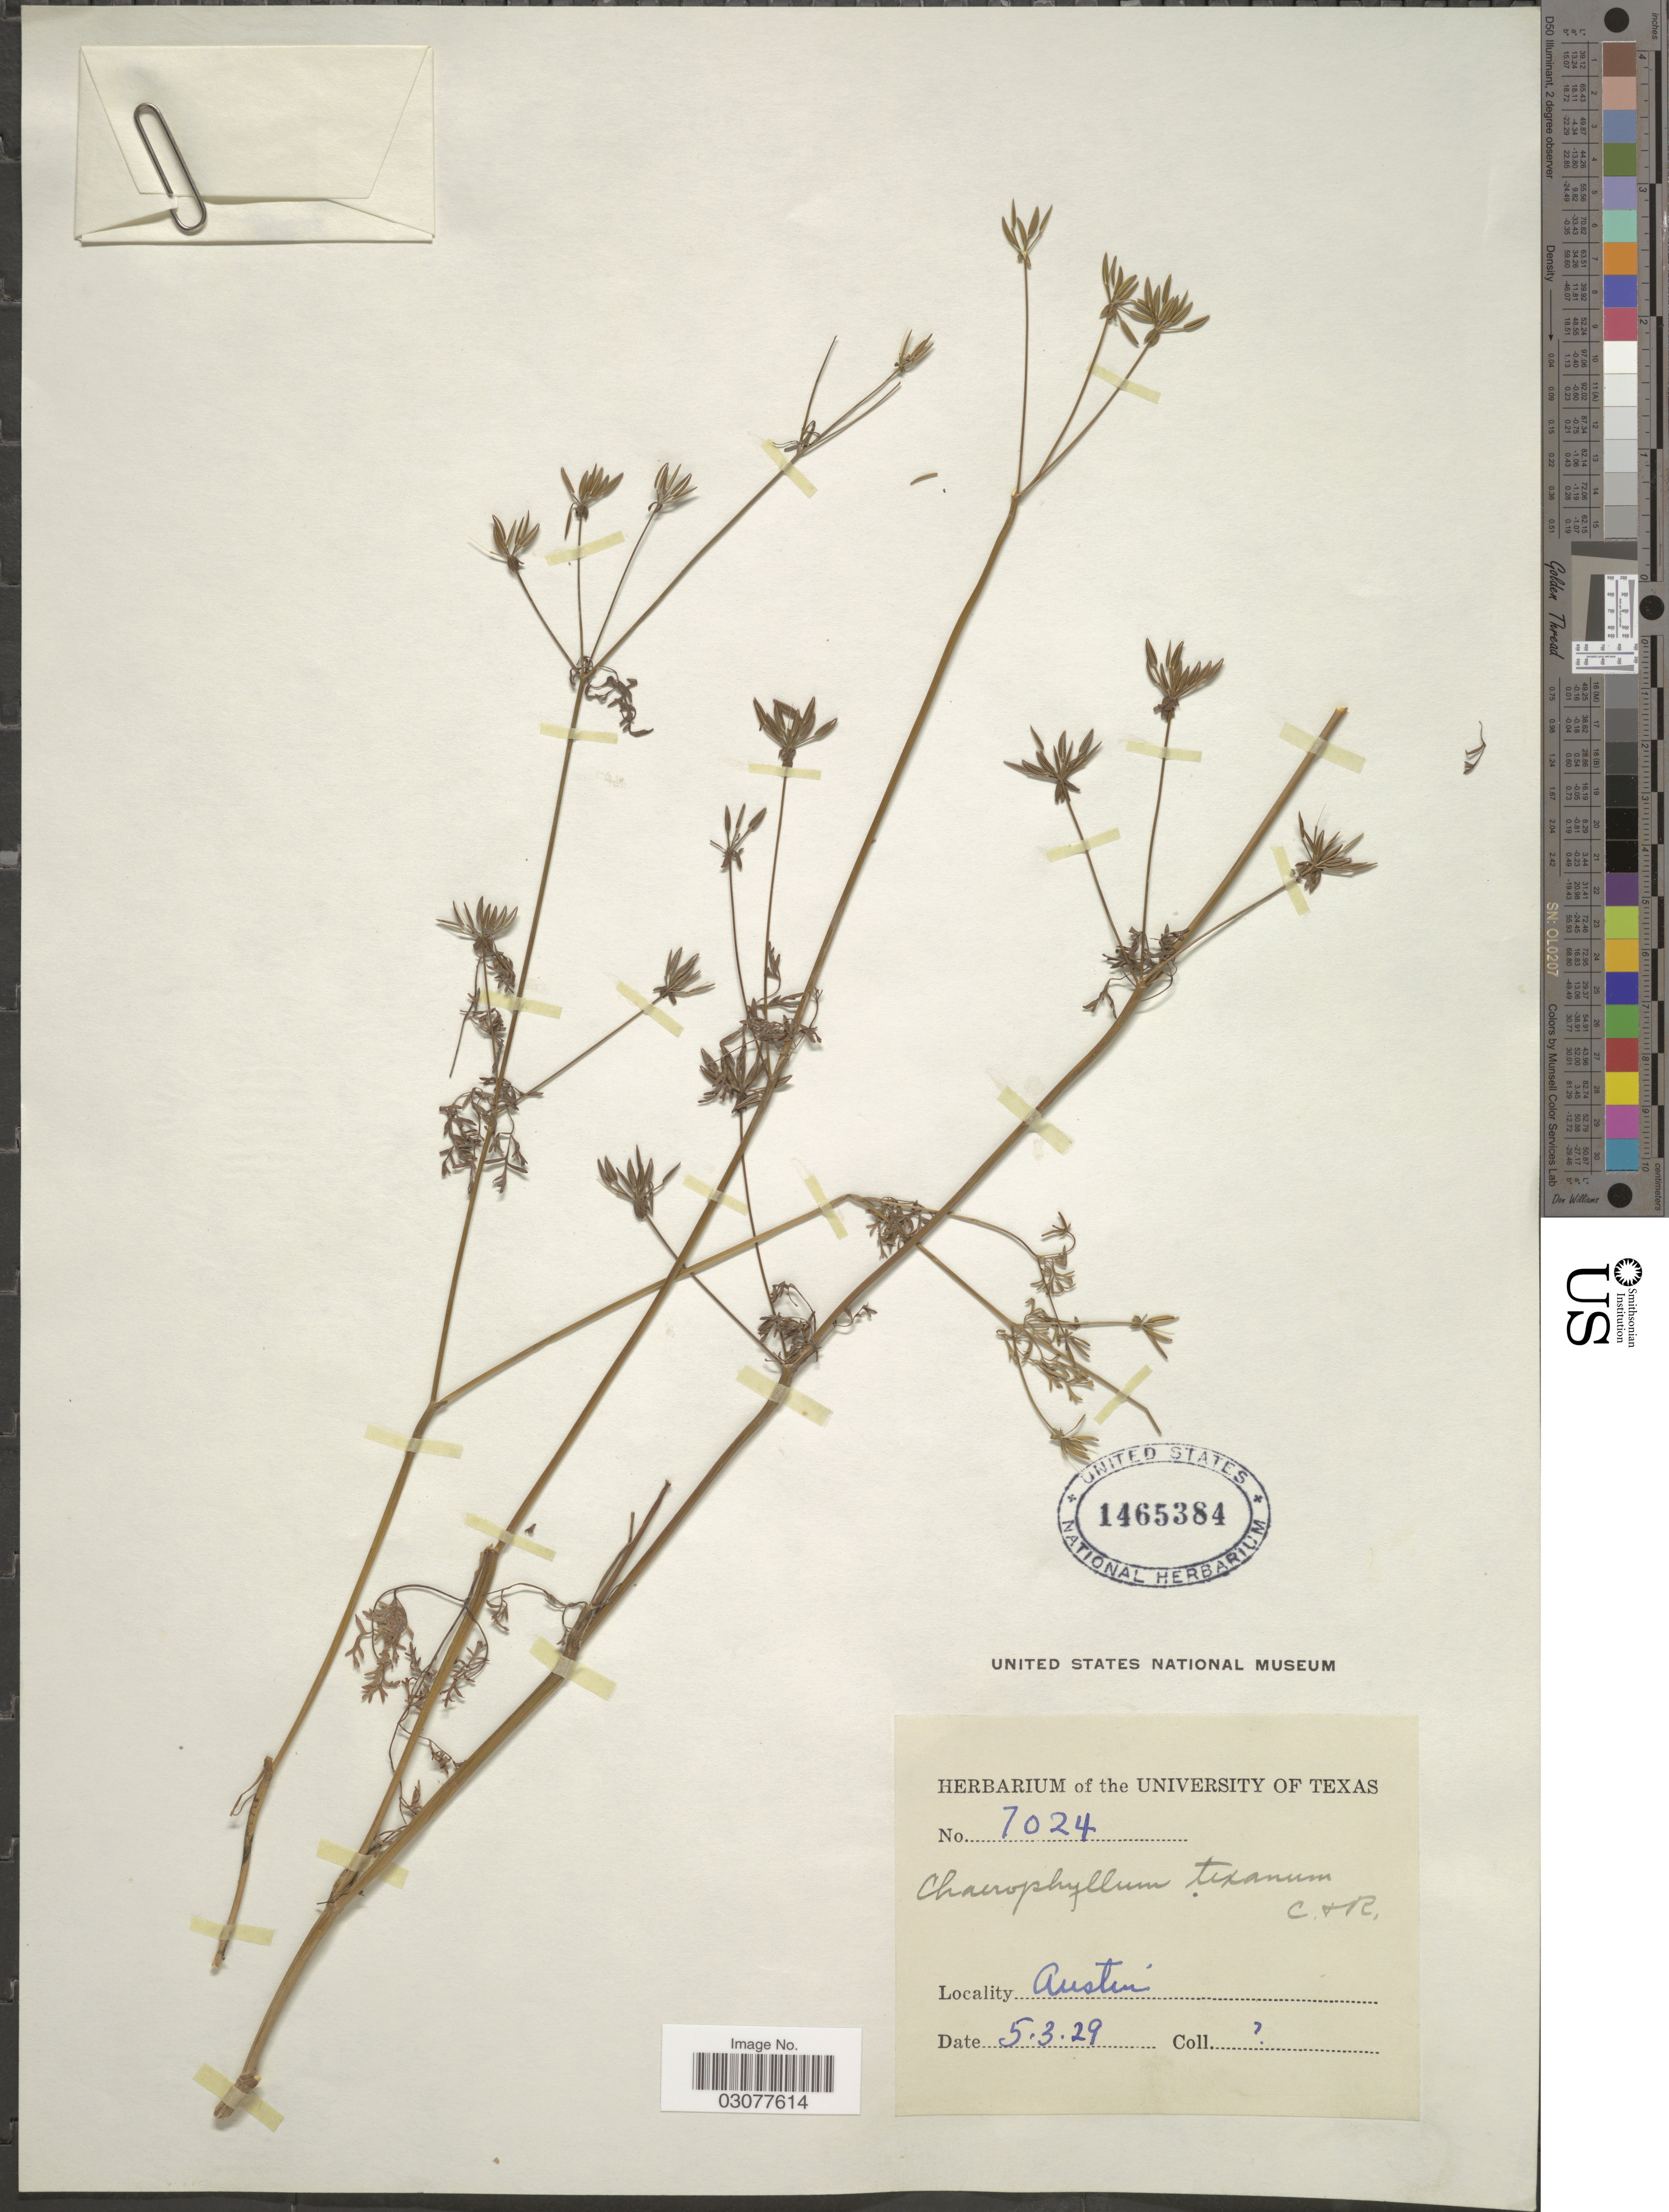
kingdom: Plantae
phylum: Tracheophyta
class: Magnoliopsida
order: Apiales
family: Apiaceae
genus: Chaerophyllum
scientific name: Chaerophyllum texanum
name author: J.M. Coult. & Rose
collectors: ex herb. University of Texas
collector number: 7024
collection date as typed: Transcribed d/m/y: 3/5/29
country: United States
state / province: Texas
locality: Austin.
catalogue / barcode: US 1465384